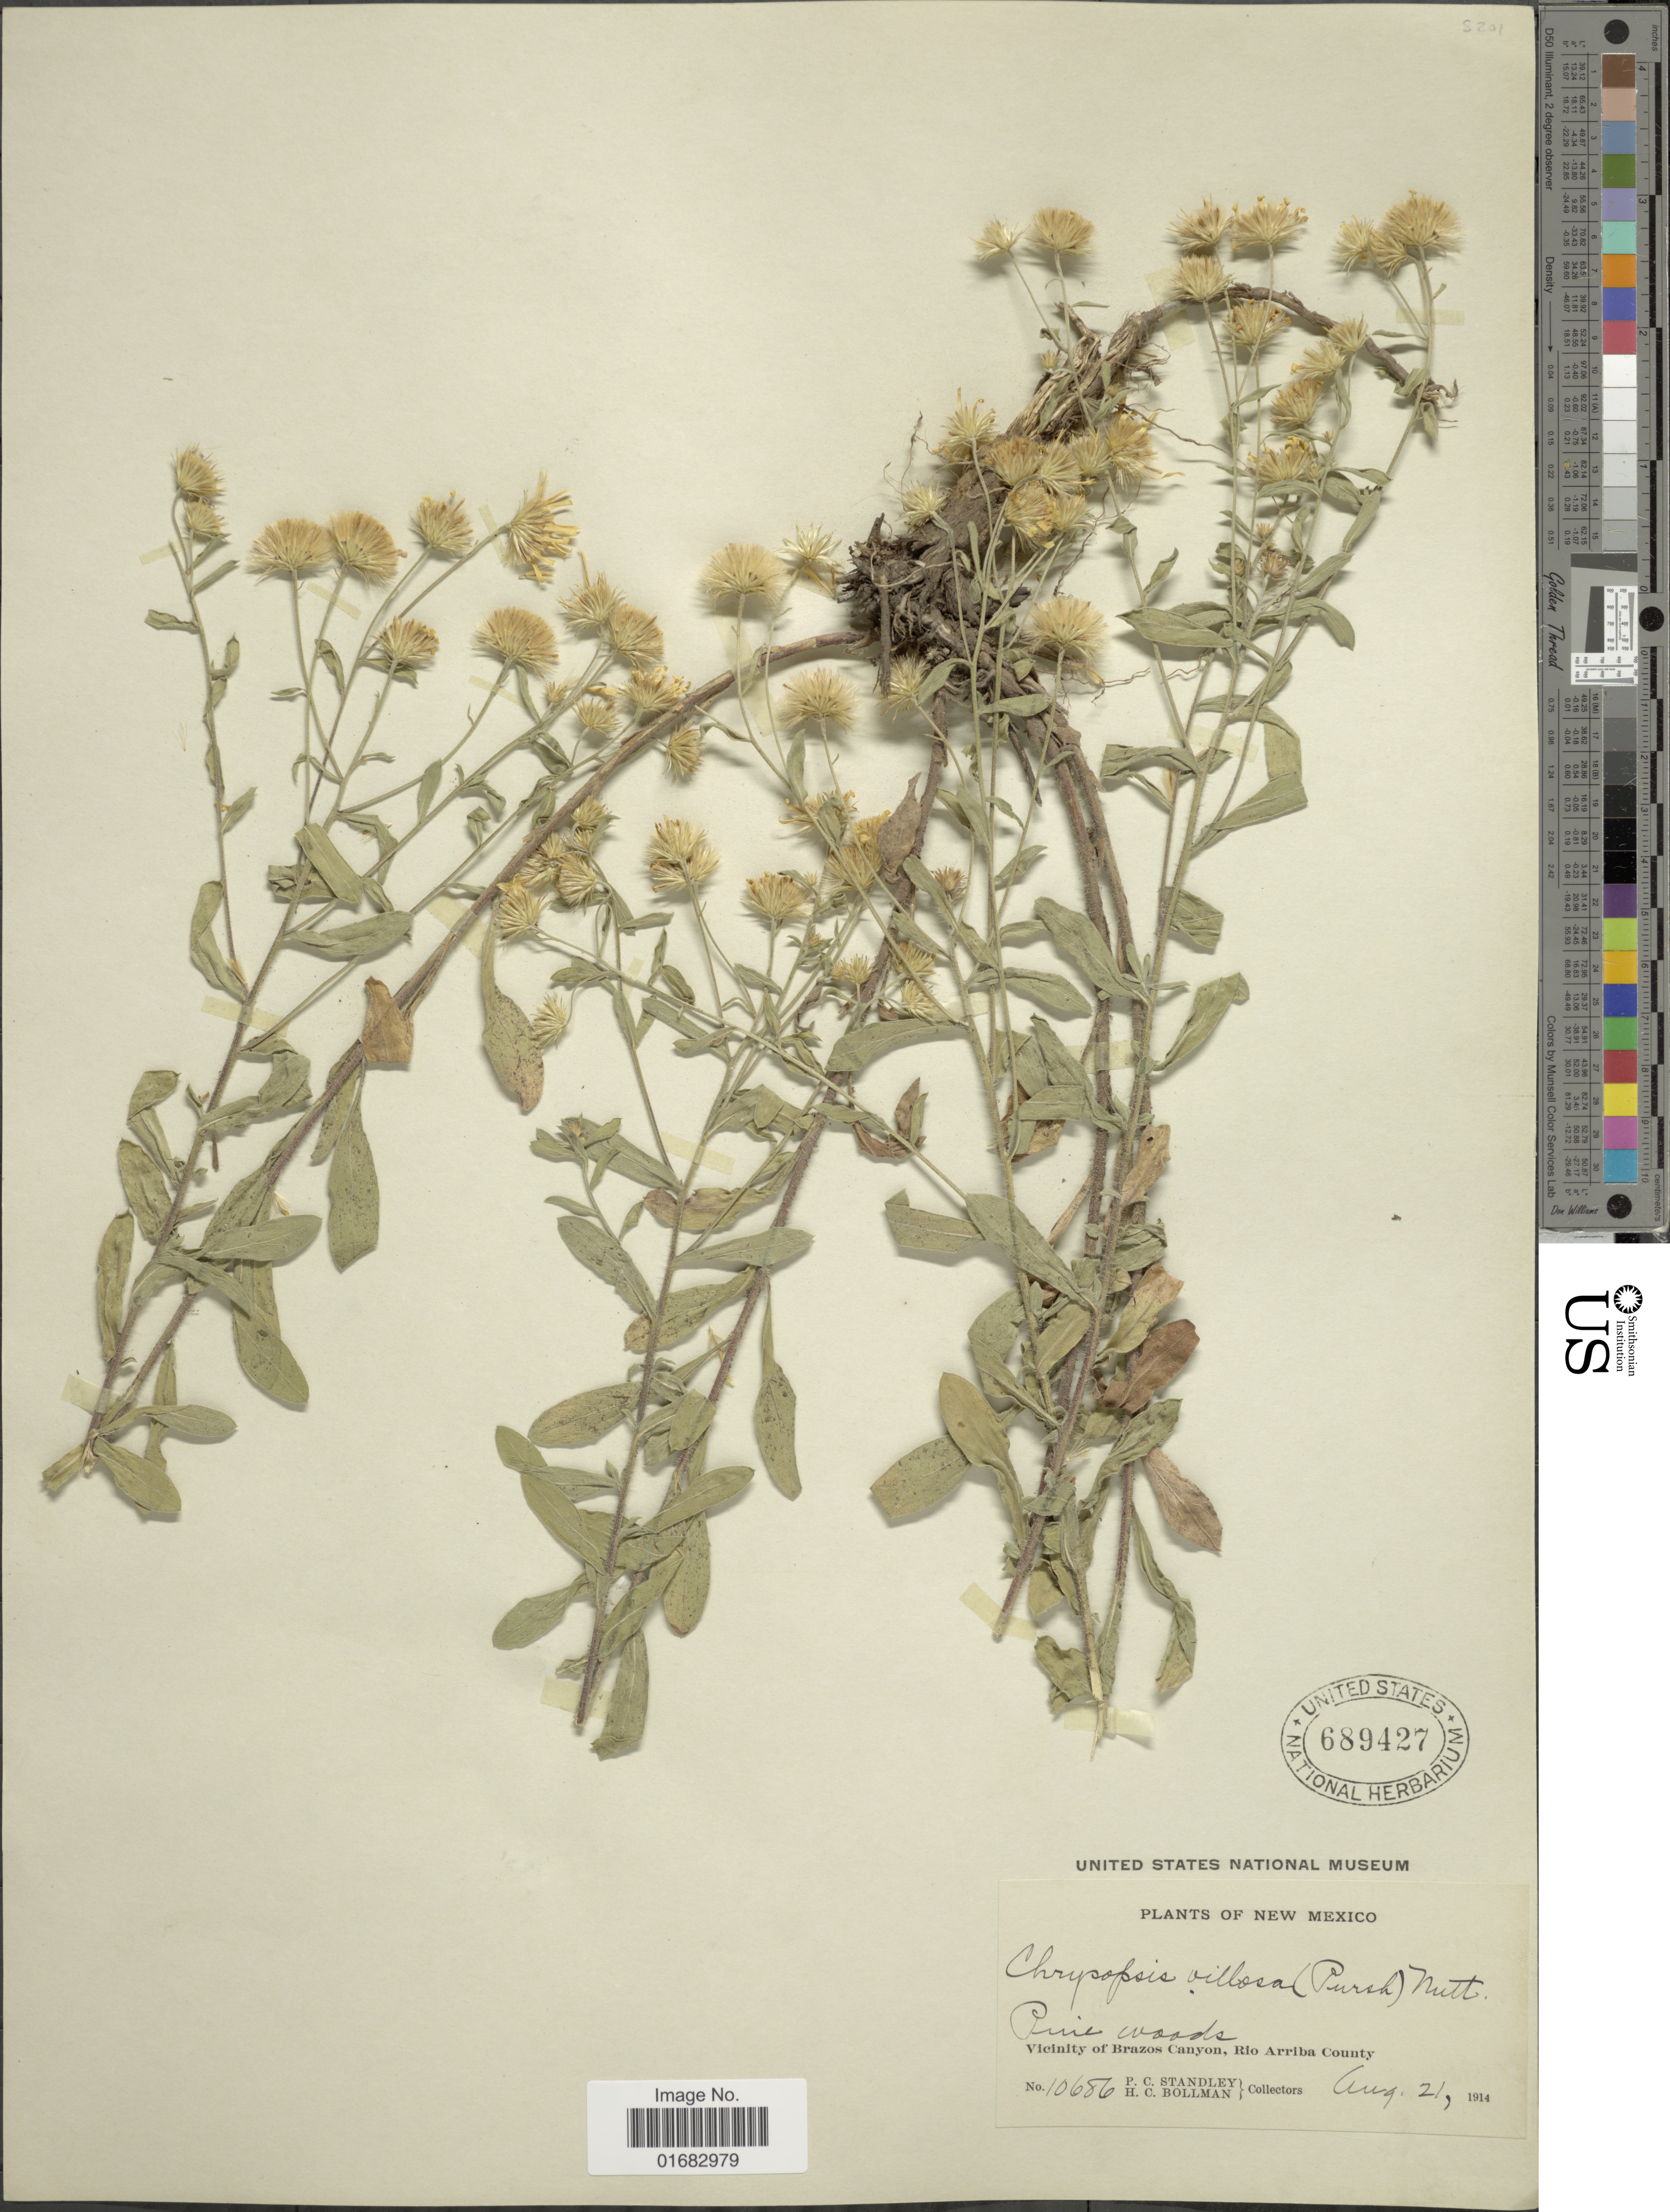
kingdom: Plantae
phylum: Tracheophyta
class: Magnoliopsida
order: Asterales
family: Asteraceae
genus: Heterotheca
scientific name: Heterotheca villosa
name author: (Pursh) Shinners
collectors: P. C. Standley & H. C. Bollman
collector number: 10686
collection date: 1914-08-21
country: United States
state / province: New Mexico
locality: Pine woods, Vicinity of Brazos Canyon, Rio Arriba County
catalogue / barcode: US 689427